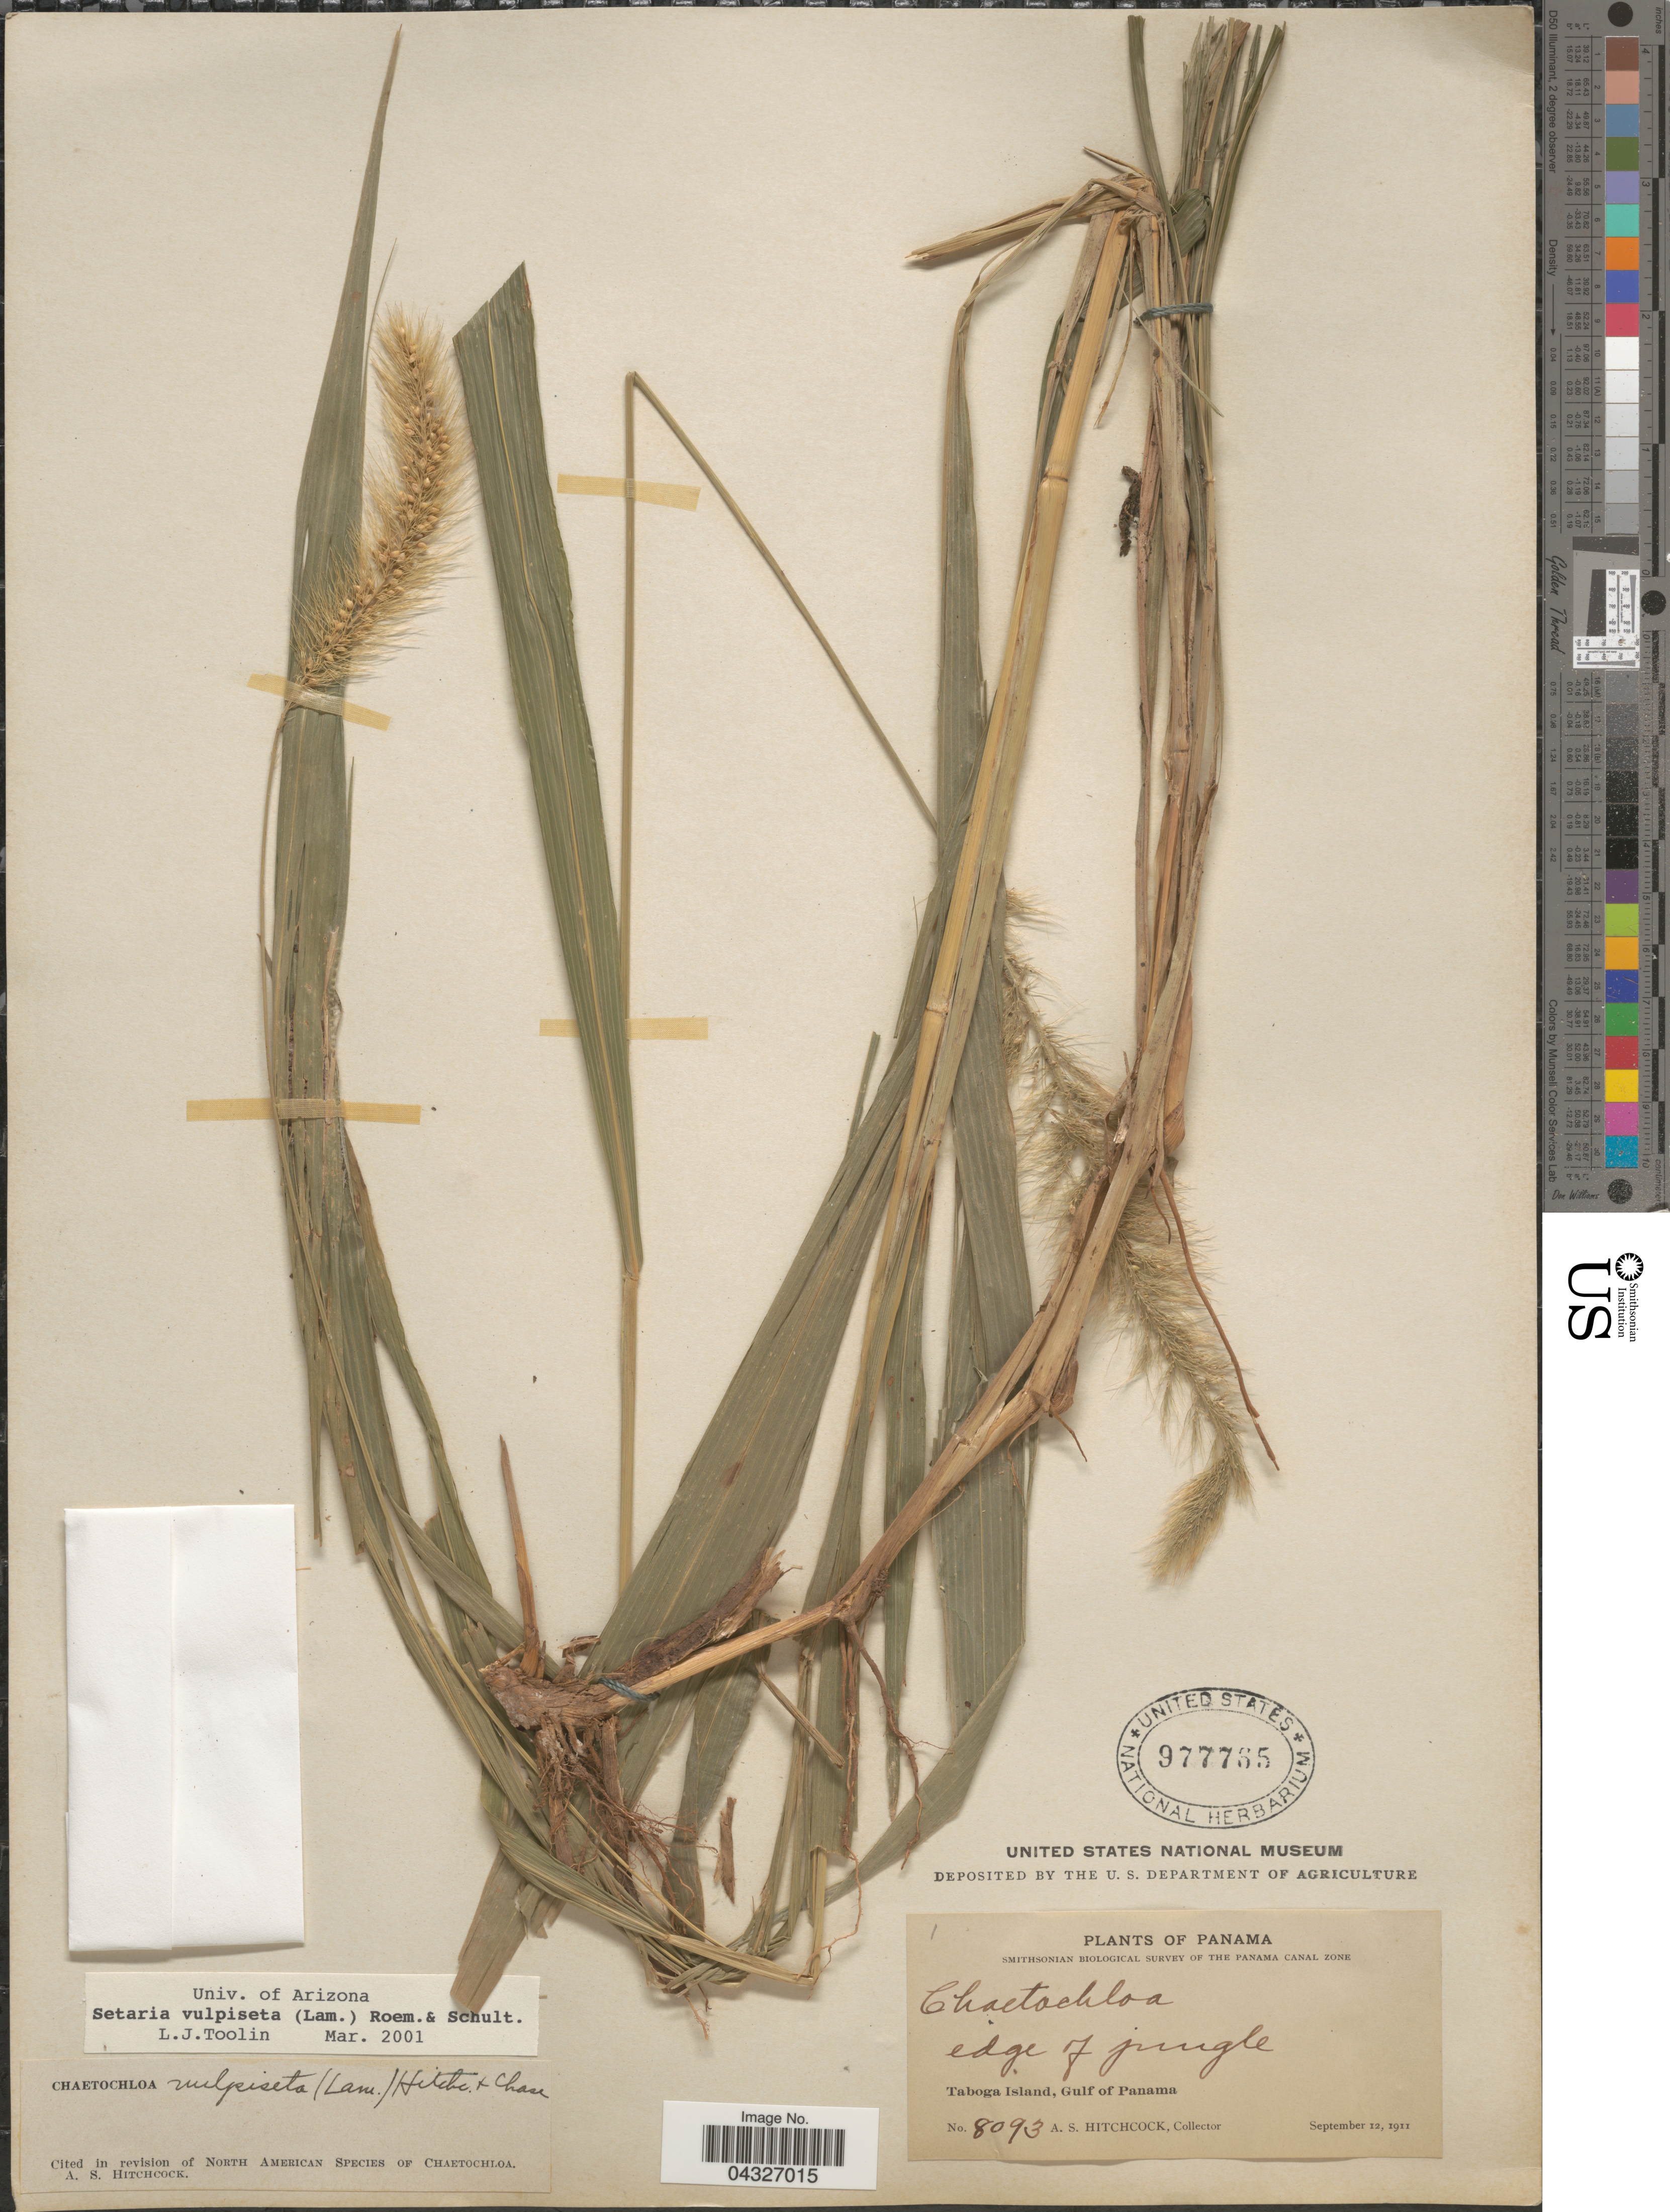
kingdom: Plantae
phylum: Tracheophyta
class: Liliopsida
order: Poales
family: Poaceae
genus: Setaria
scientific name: Setaria vulpiseta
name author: (Lam.) Roem. & Schult.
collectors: A. S. Hitchcock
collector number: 8093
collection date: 1911-09-12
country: Panama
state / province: Panamá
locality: Smithsonian Biological Survey of the Panama Canal Zone. Taboga Island, Gulf of Panama.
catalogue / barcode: US 977765